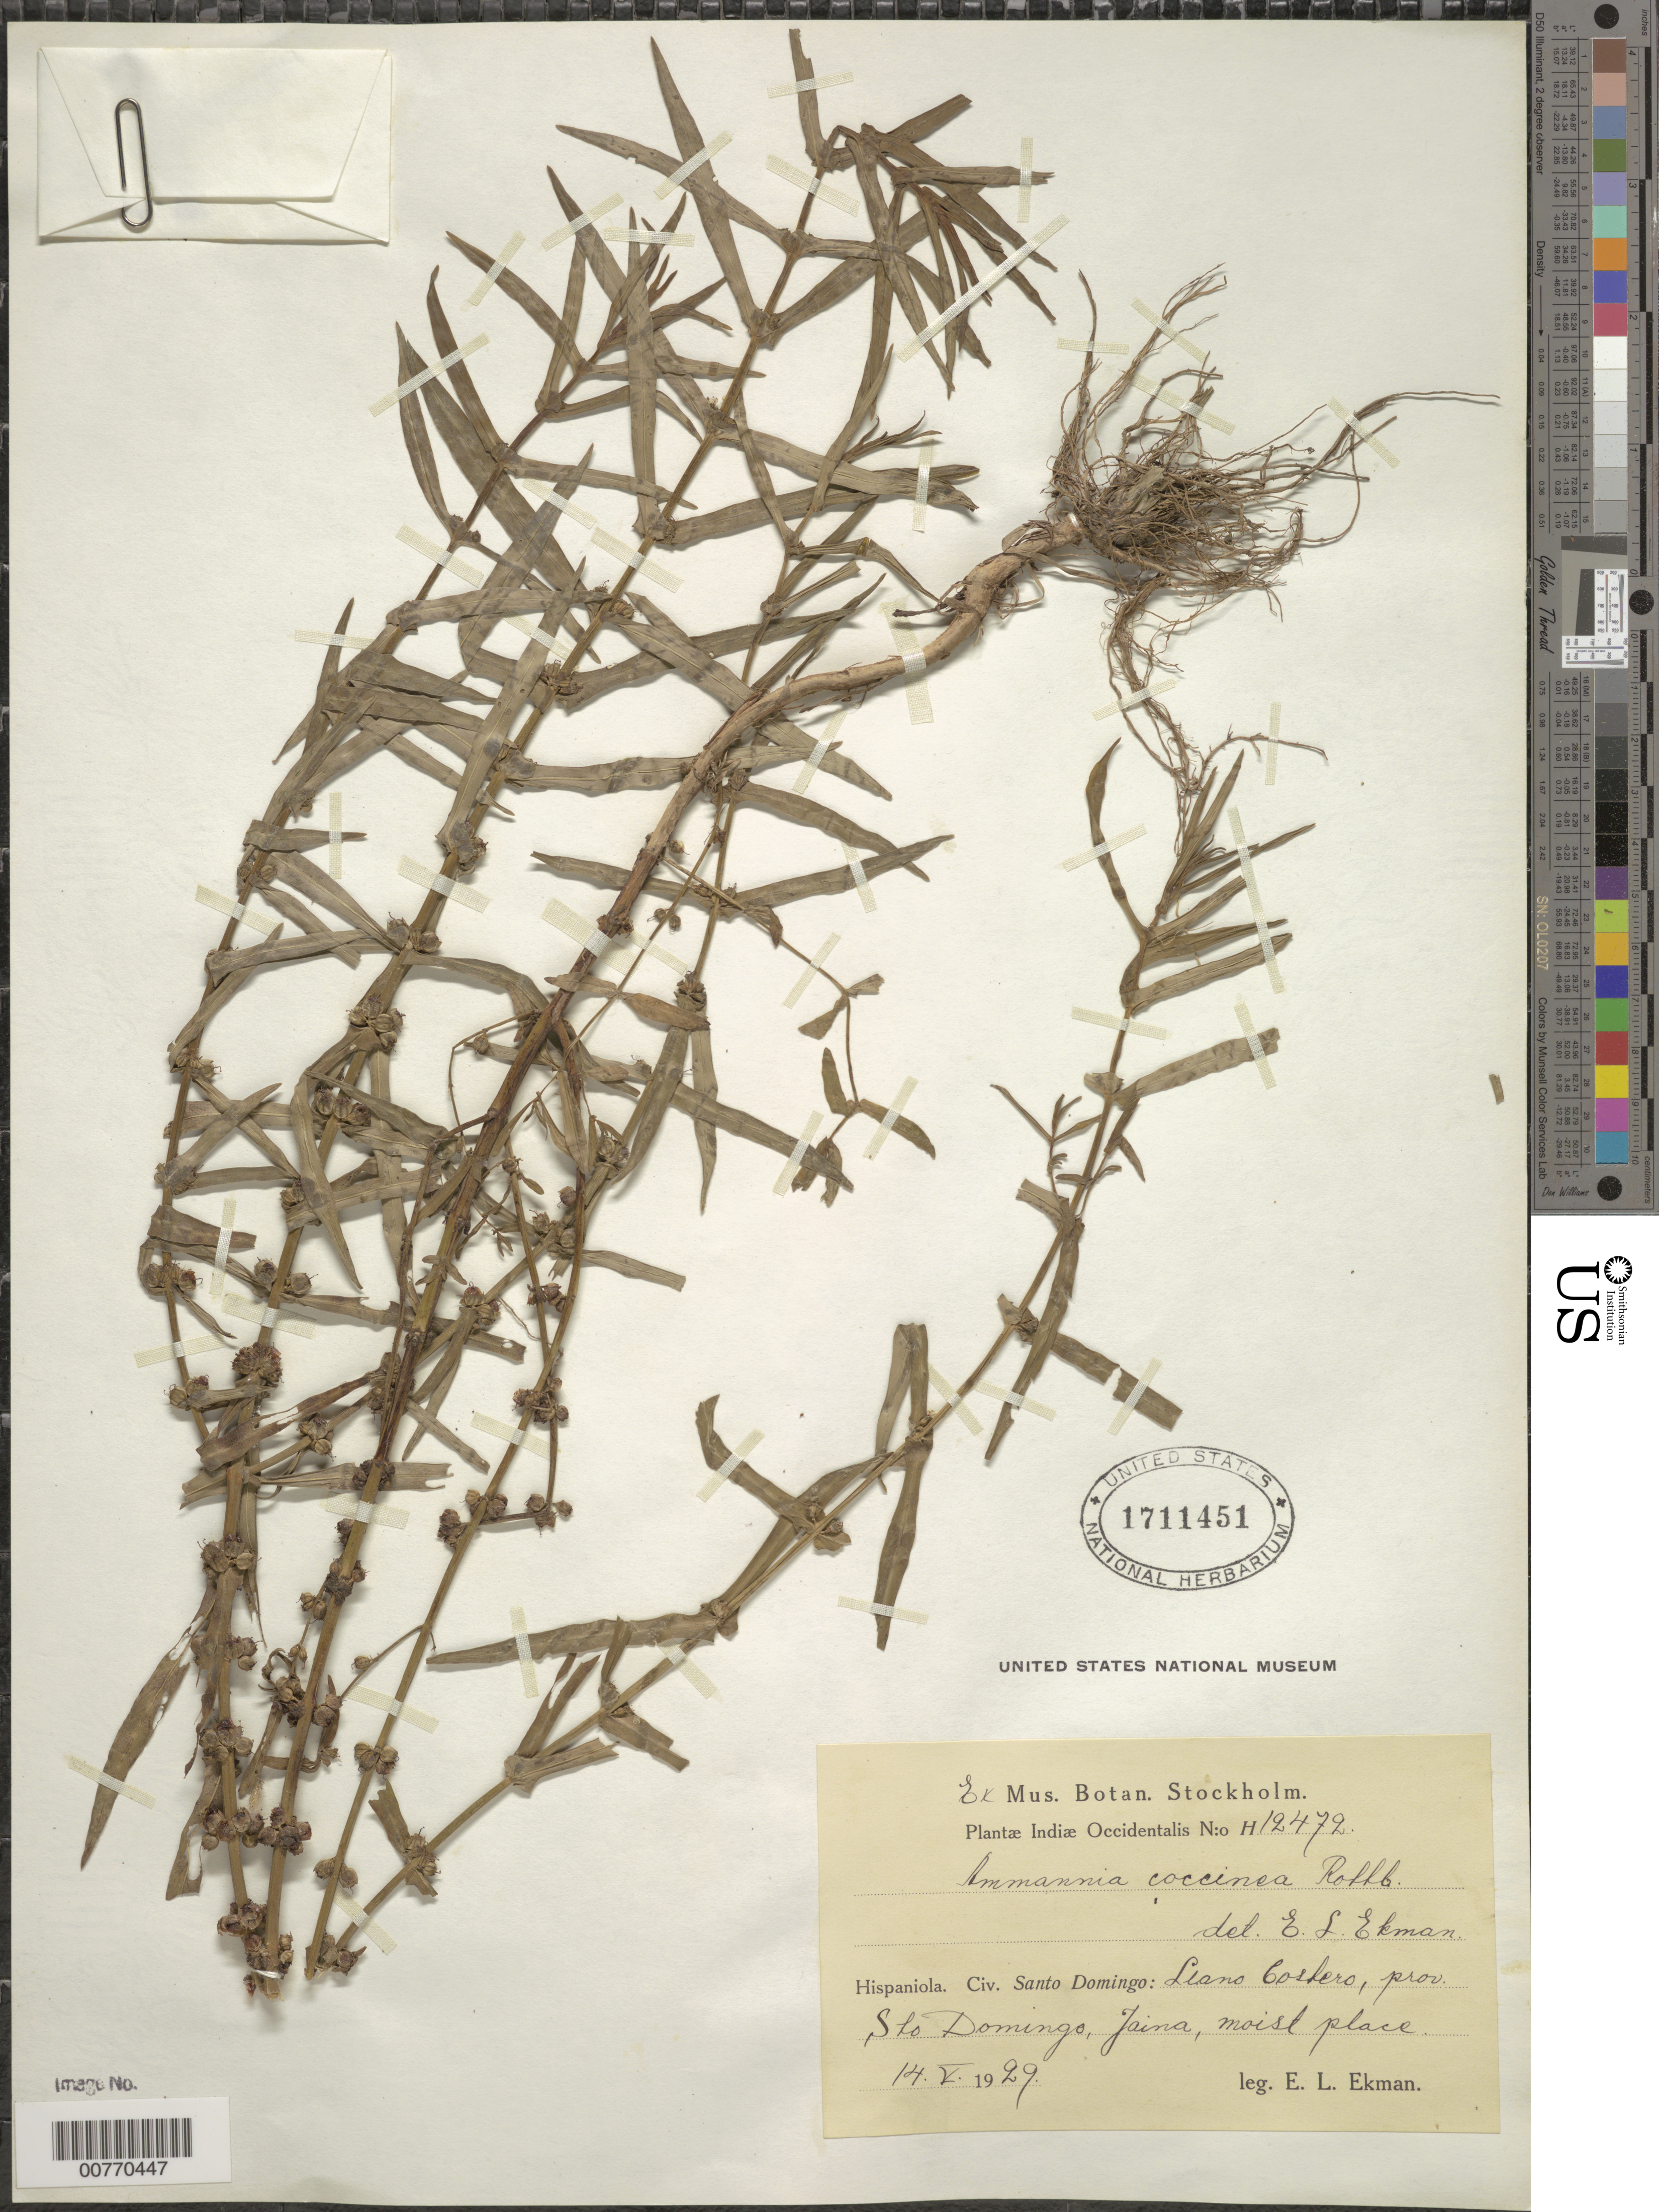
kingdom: Plantae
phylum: Tracheophyta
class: Magnoliopsida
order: Myrtales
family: Lythraceae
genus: Ammannia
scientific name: Ammannia coccinea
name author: Rottb.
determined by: Ekman, E. L.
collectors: E. L. Ekman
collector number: H 12479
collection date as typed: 14 May 1929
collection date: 1929-05-14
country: Dominican Republic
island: Hispaniola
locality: Llano Coster, prov. Santo Domingo, Jaina.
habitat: Moist place.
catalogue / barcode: US 1711451